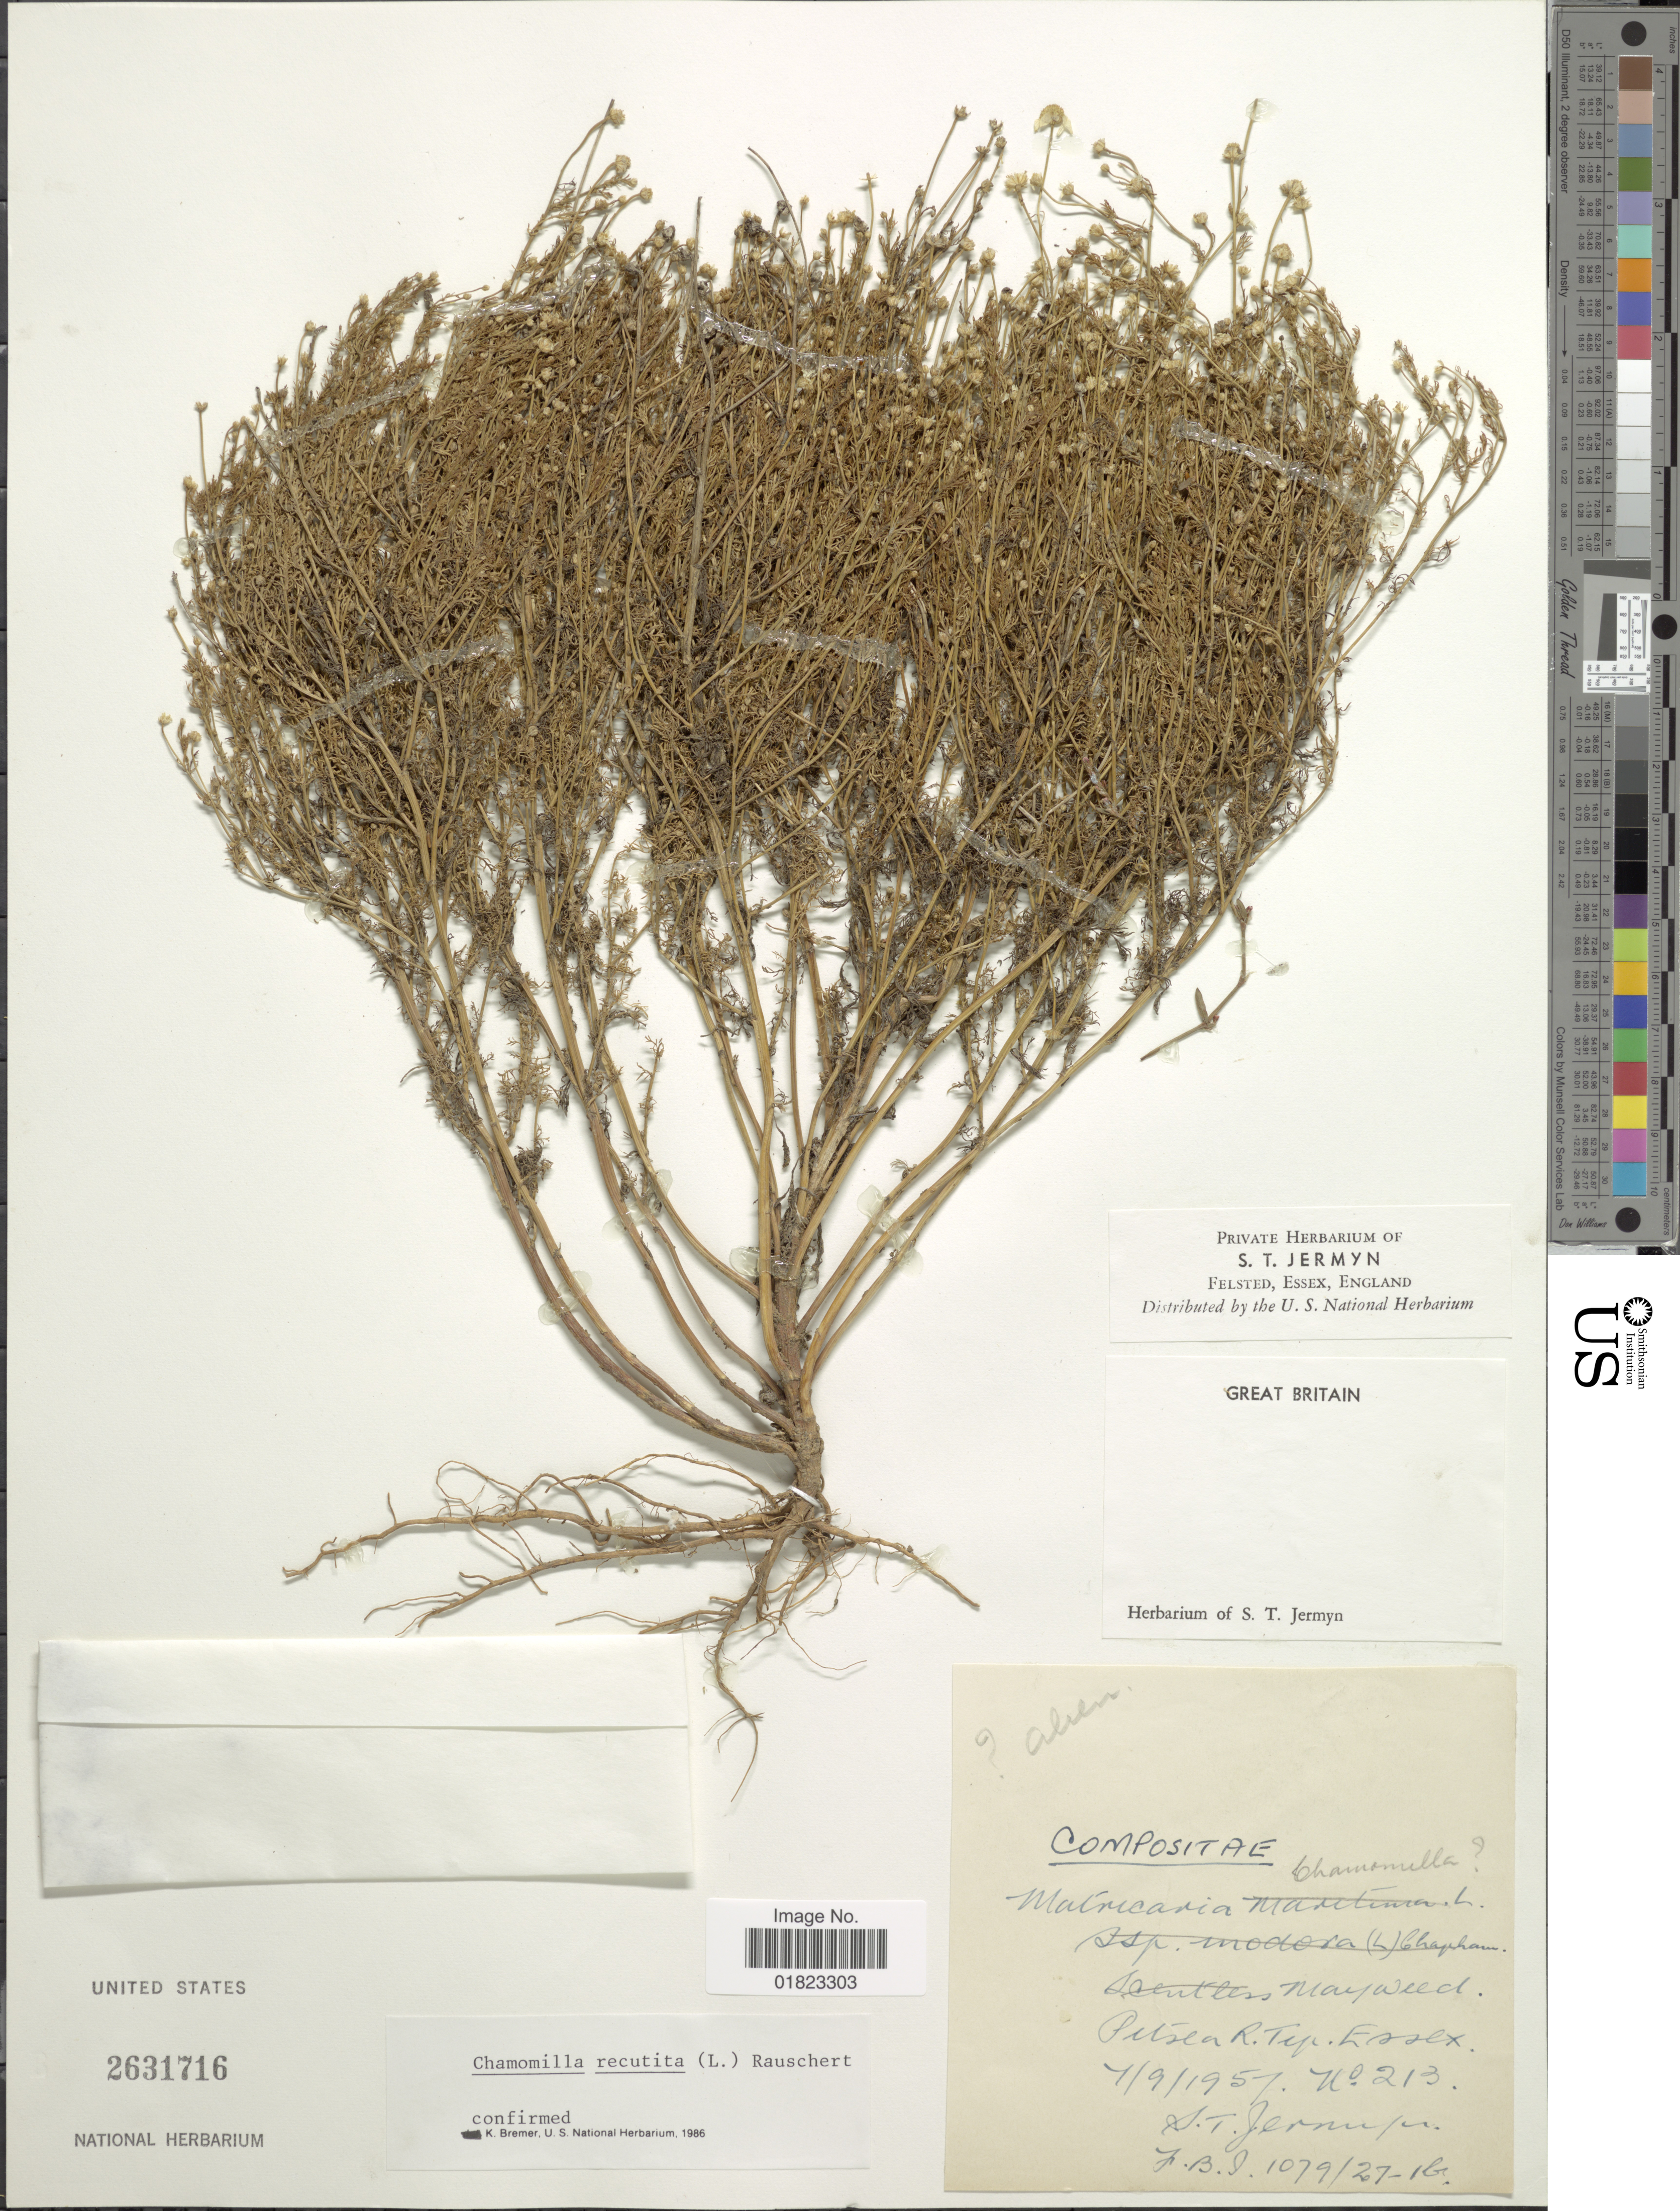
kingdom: Plantae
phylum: Tracheophyta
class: Magnoliopsida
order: Asterales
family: Asteraceae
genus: Matricaria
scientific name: Matricaria recutita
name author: L.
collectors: S. Jermyn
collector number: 213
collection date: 1957-09-07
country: United Kingdom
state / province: England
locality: Petsea R. Tep. Essex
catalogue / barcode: US 2631716